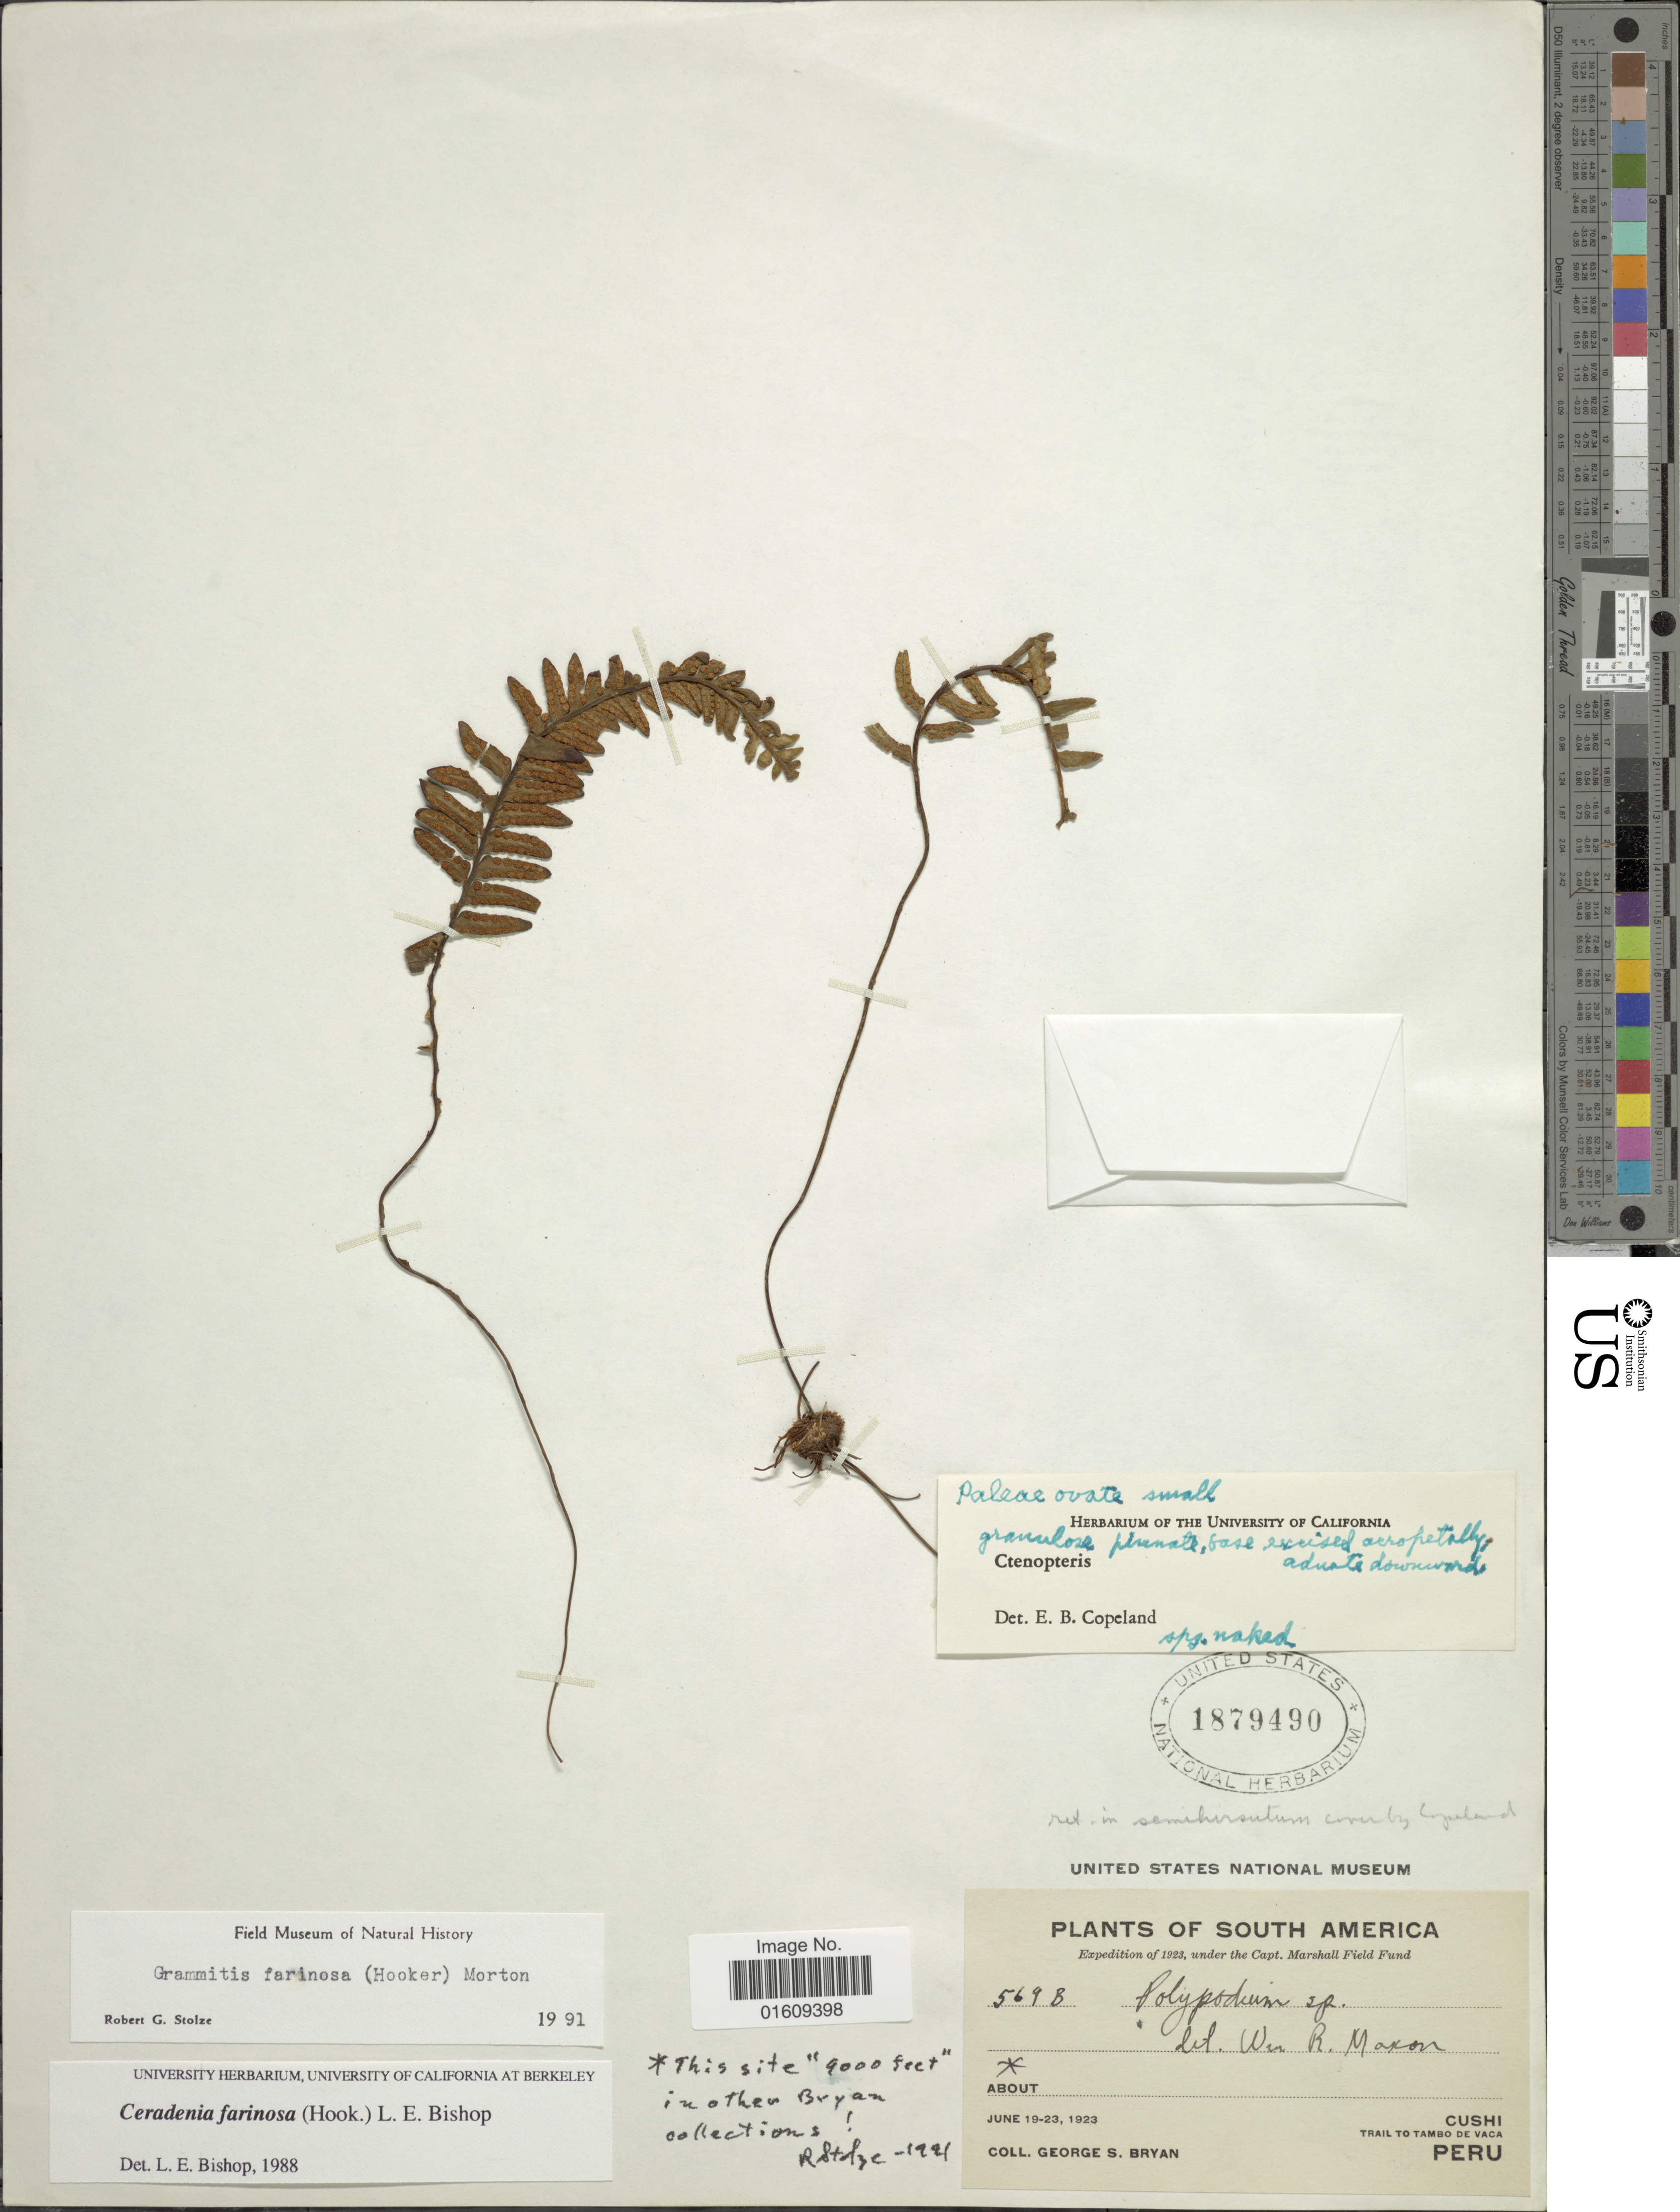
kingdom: Plantae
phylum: Tracheophyta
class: Polypodiopsida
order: Polypodiales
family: Polypodiaceae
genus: Ceradenia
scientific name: Ceradenia farinosa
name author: (Hook.) L.E. Bishop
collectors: G. S. Bryan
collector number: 5698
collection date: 1923-06-19/1923-06-23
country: Peru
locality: South America, Peru, Cushi, trail to Tambo de Vaca.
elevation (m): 2743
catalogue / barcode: US 1879490